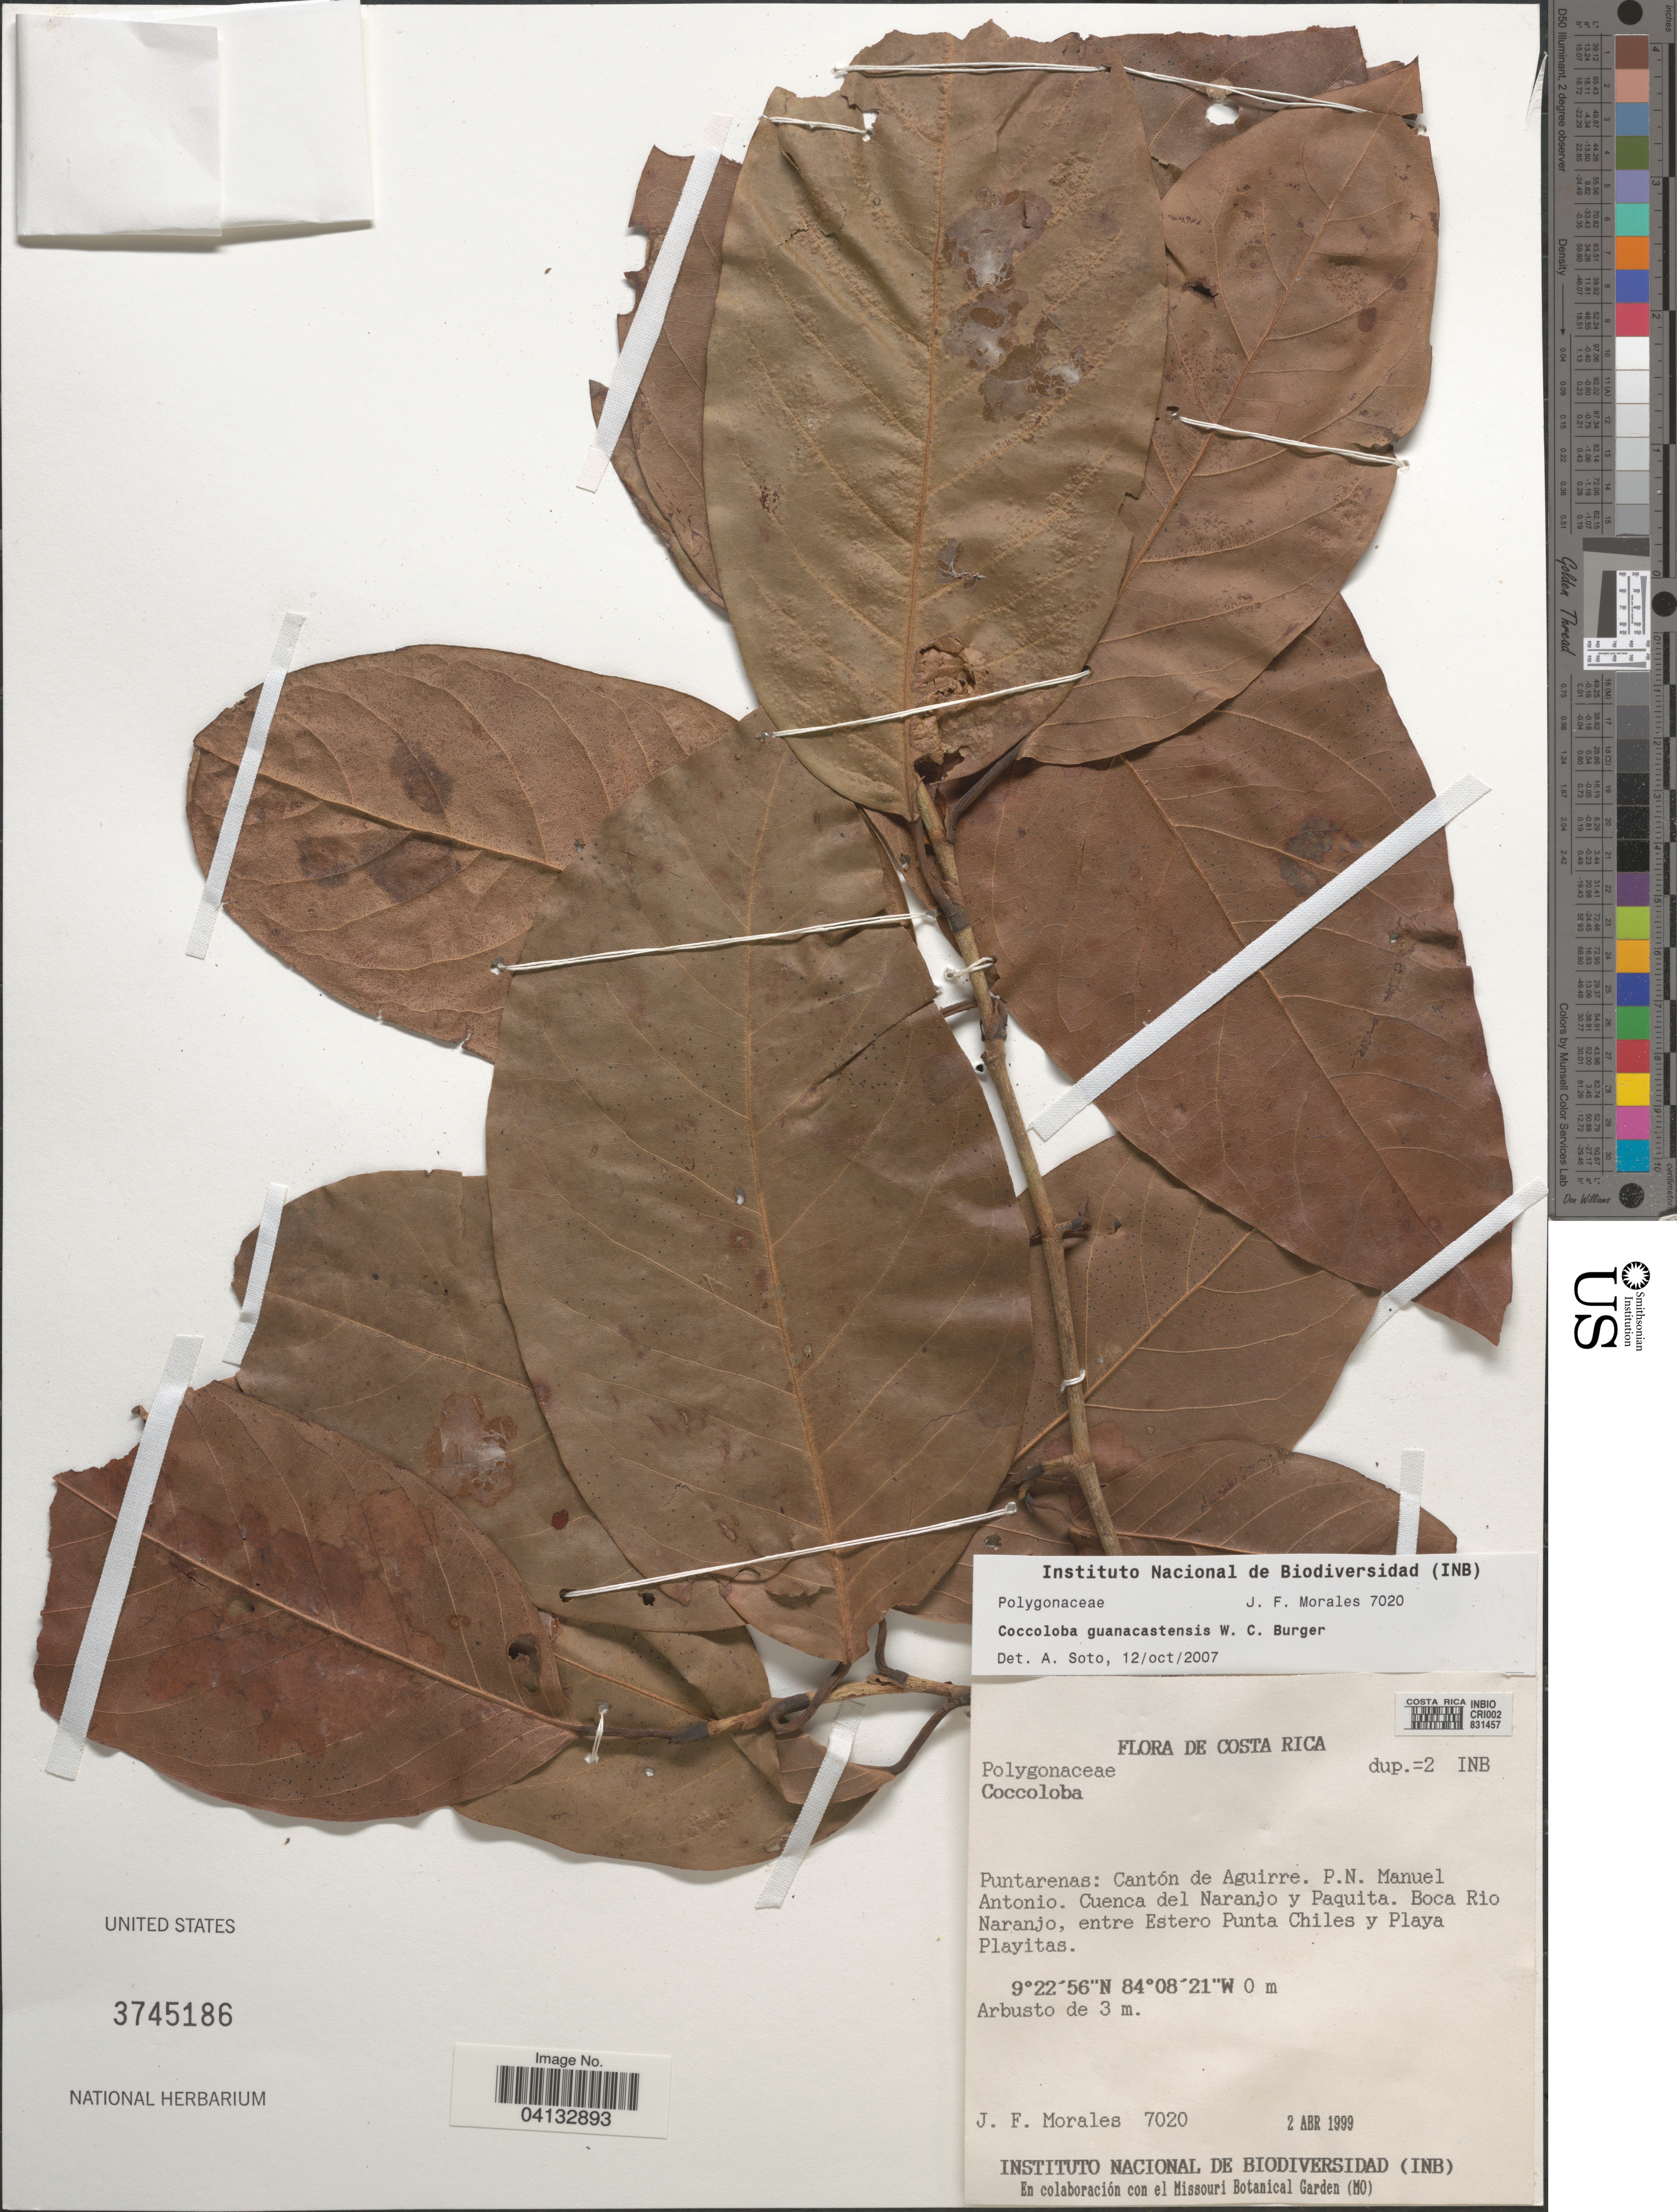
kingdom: Plantae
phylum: Tracheophyta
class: Magnoliopsida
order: Caryophyllales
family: Polygonaceae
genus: Coccoloba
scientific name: Coccoloba guanacastensis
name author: W.C. Burger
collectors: J. Morales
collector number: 7020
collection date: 1999-04-02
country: Costa Rica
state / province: Puntarenas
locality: Cantón de Aguirre. P.N. Manuel Antonio. Cuenca del Naranjo y Paquita. Boca Rio Naranjo, entre Estero Punta Chiles y Playa Playitas.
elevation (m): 0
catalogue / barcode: US 3745186